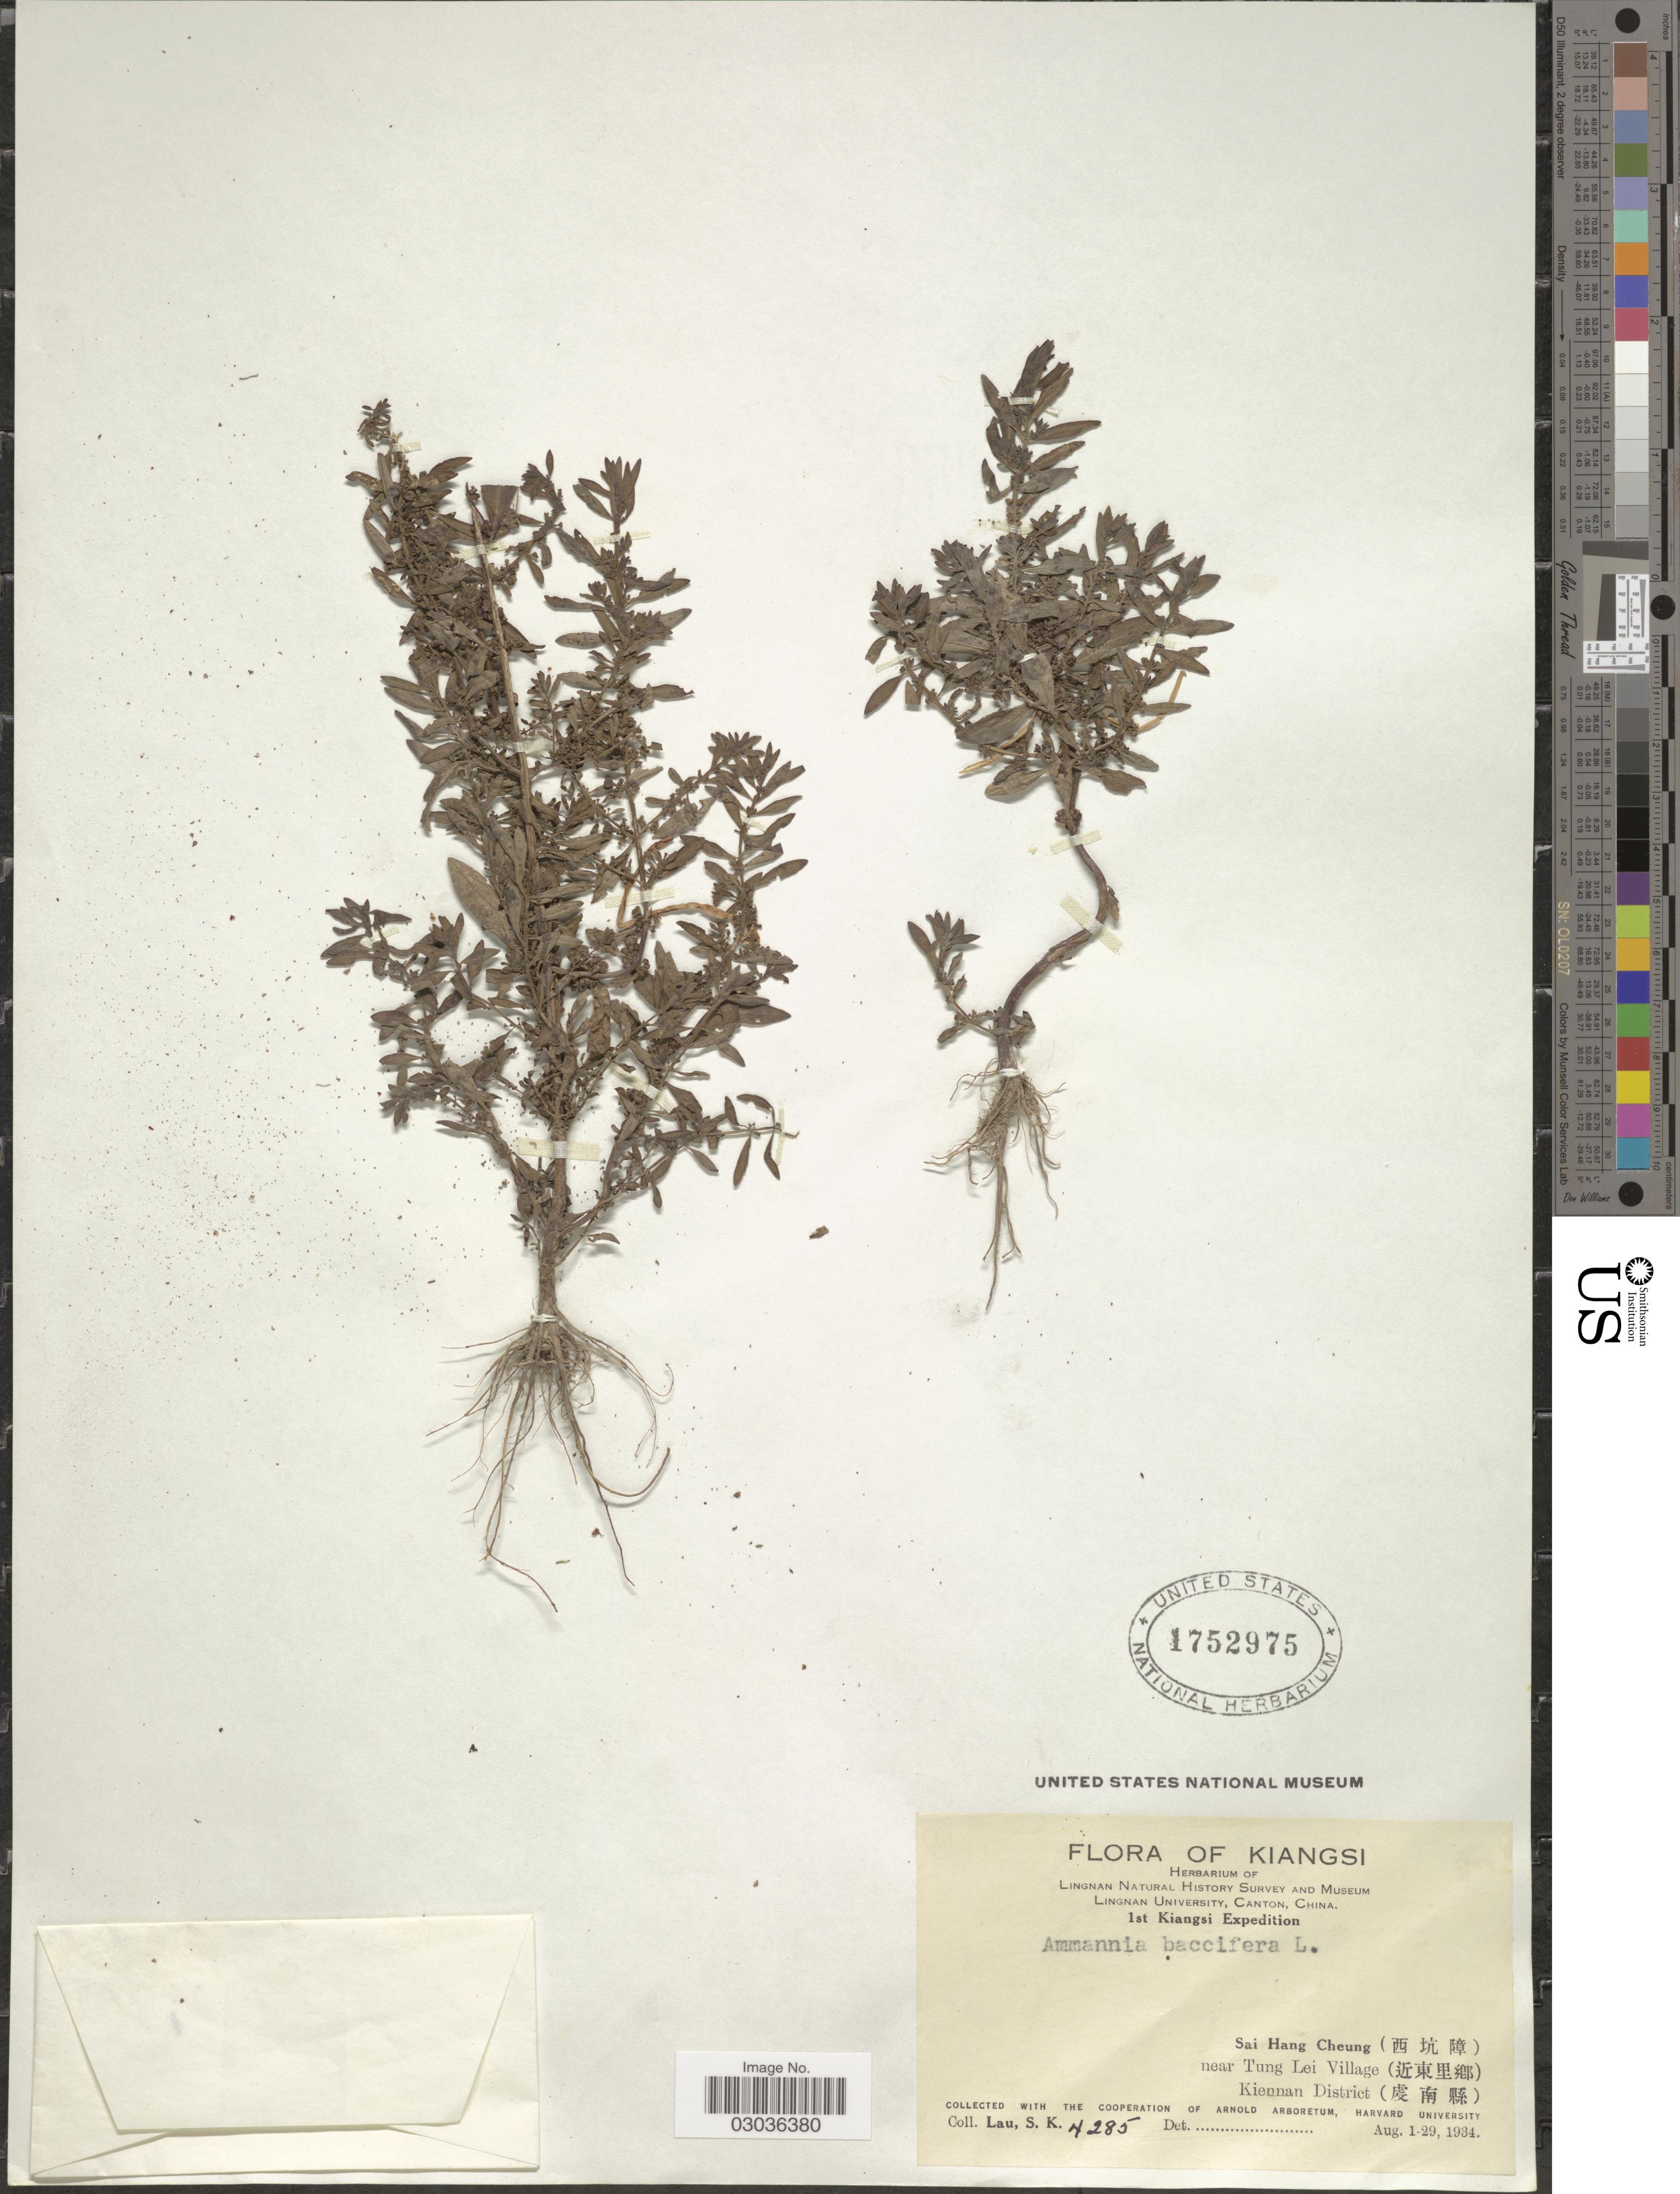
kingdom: Plantae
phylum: Tracheophyta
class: Magnoliopsida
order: Myrtales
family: Lythraceae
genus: Ammannia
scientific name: Ammannia baccifera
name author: L.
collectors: S. K. Lau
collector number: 4285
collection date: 1934-04-01/1934-08-29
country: China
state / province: Jiangxi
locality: Kiangsi. Sai Hang Cheung (X) near Tung Lei Village (X) Kiennan District (X).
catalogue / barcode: US 1752975